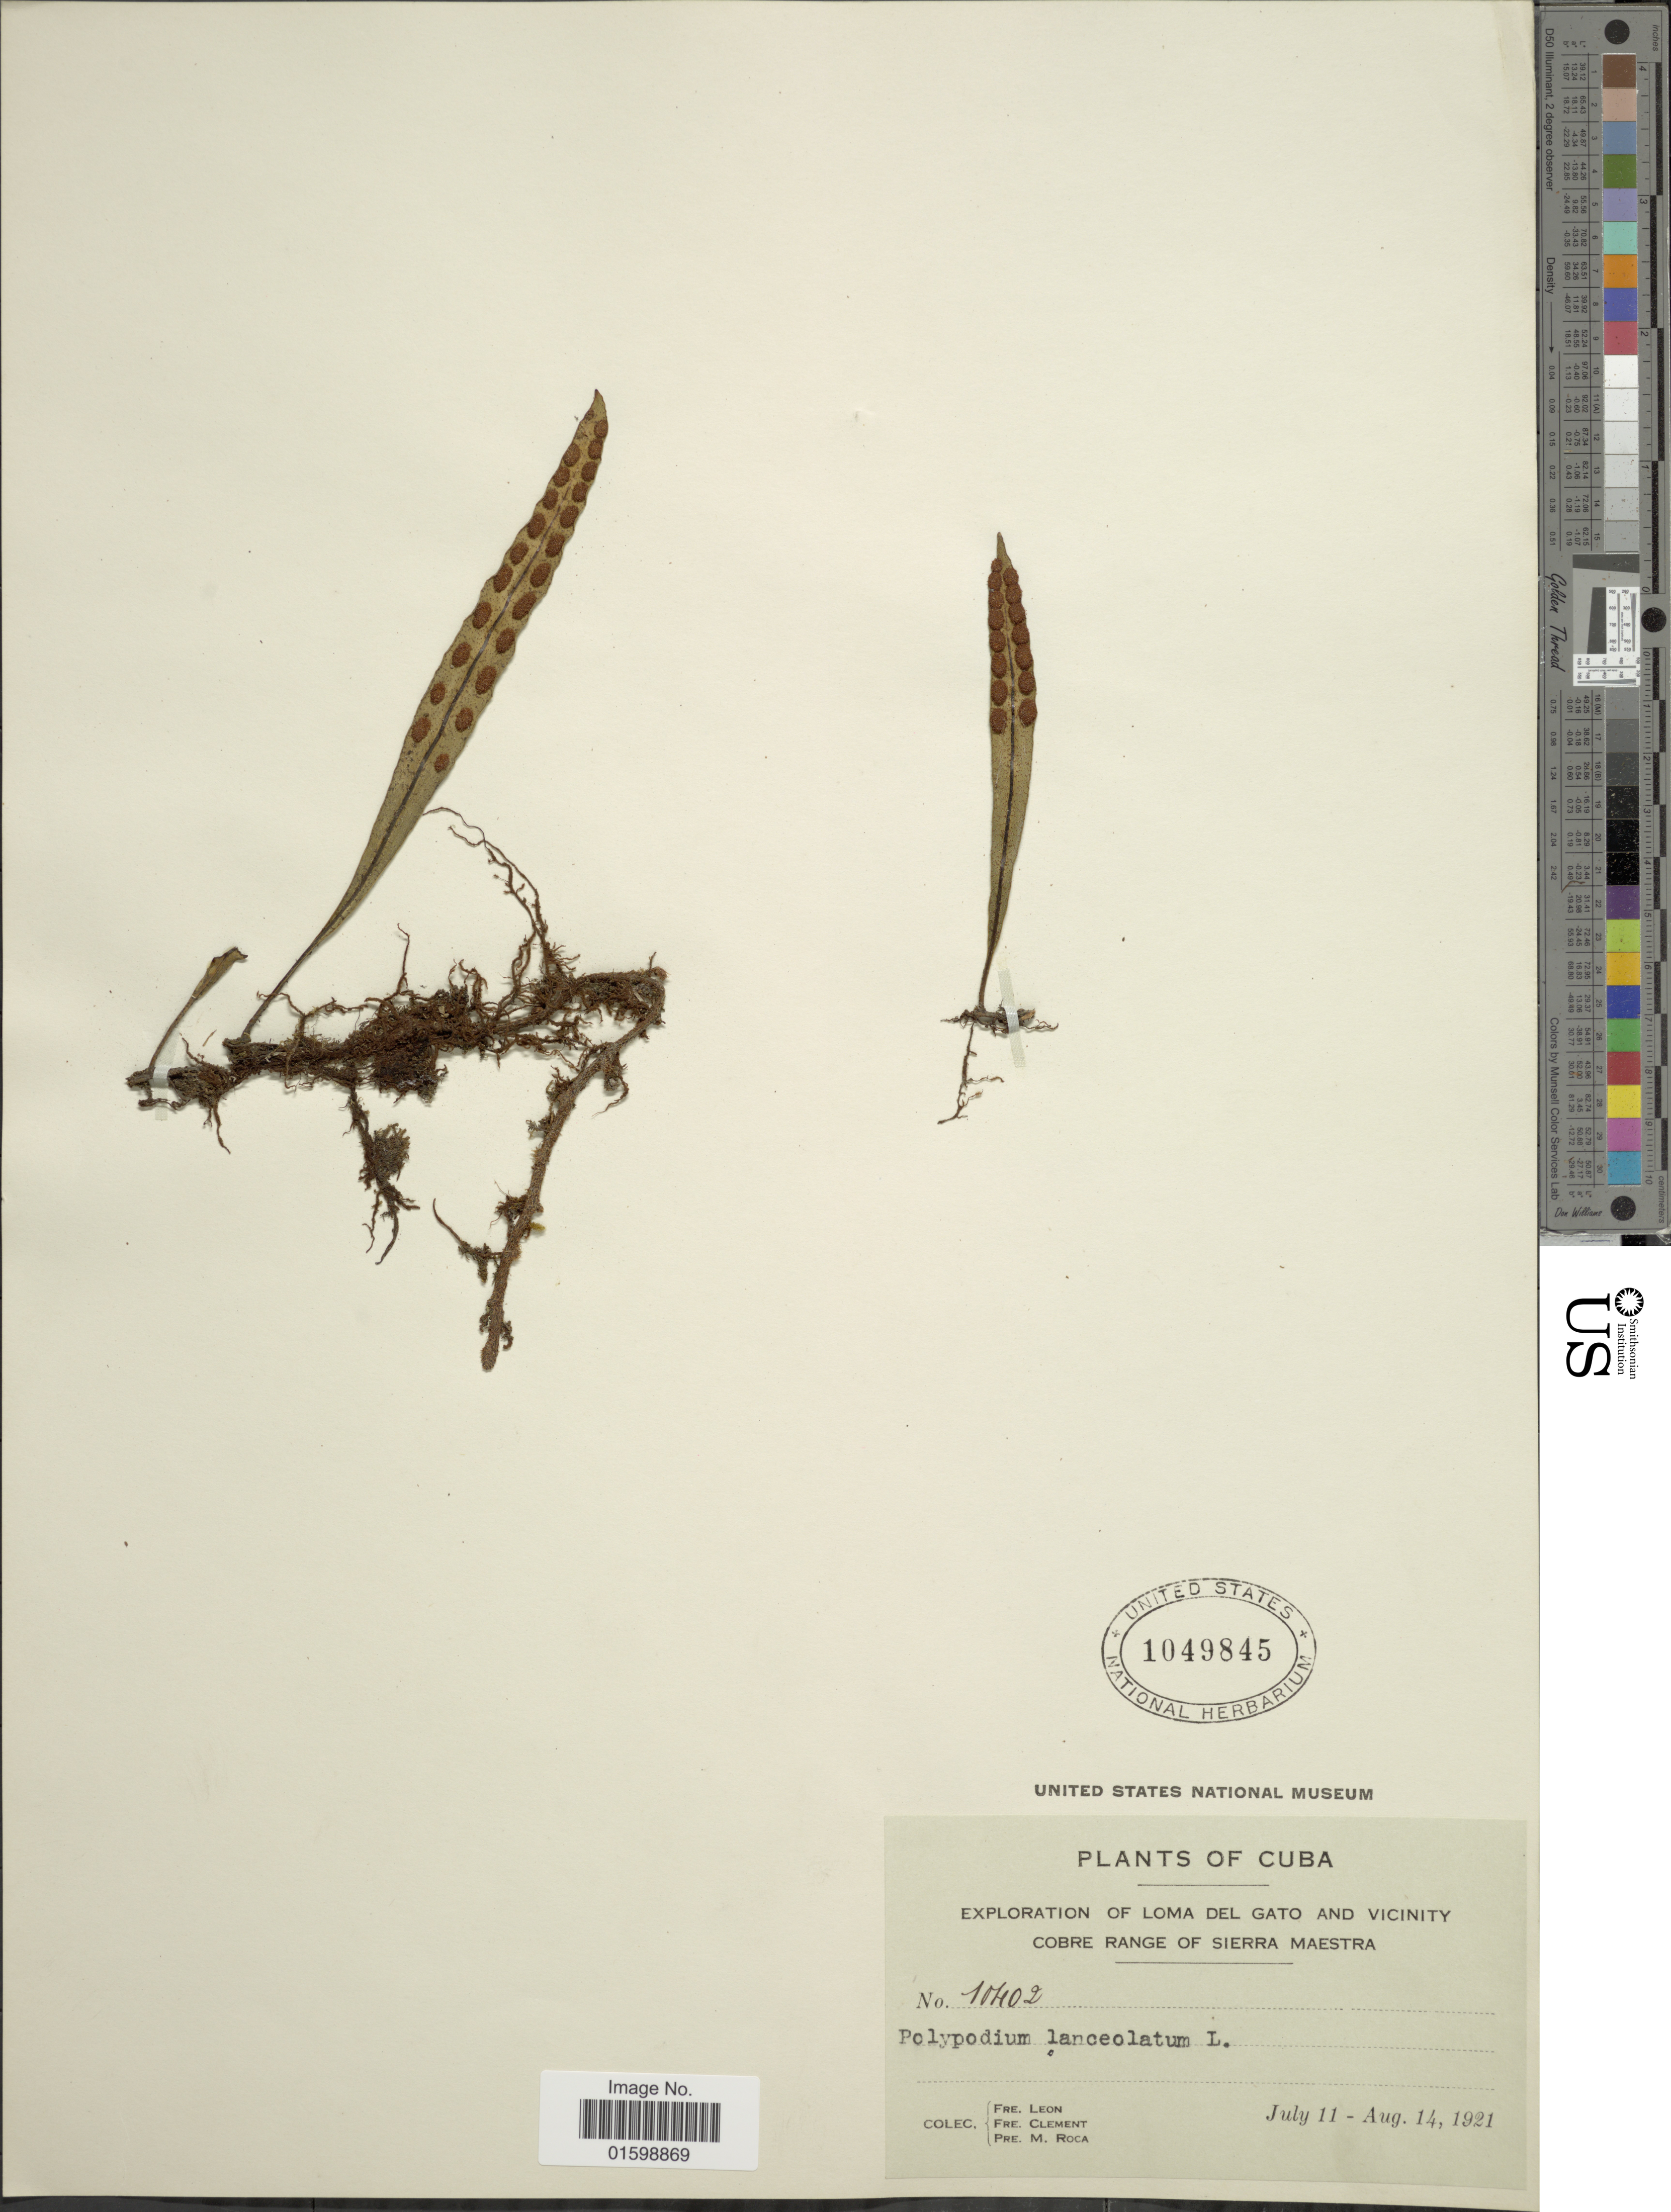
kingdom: Plantae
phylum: Tracheophyta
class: Polypodiopsida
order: Polypodiales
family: Polypodiaceae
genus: Pleopeltis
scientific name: Pleopeltis marginata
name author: A.R. Sm. & Tejero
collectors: Bro. León, B. Clement & M. Roca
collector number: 10402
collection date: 1921-07-11/1921-08-14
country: Cuba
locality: Loma del Gato and vicinity Cobre Range of Sierra Maestra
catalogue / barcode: US 1049845